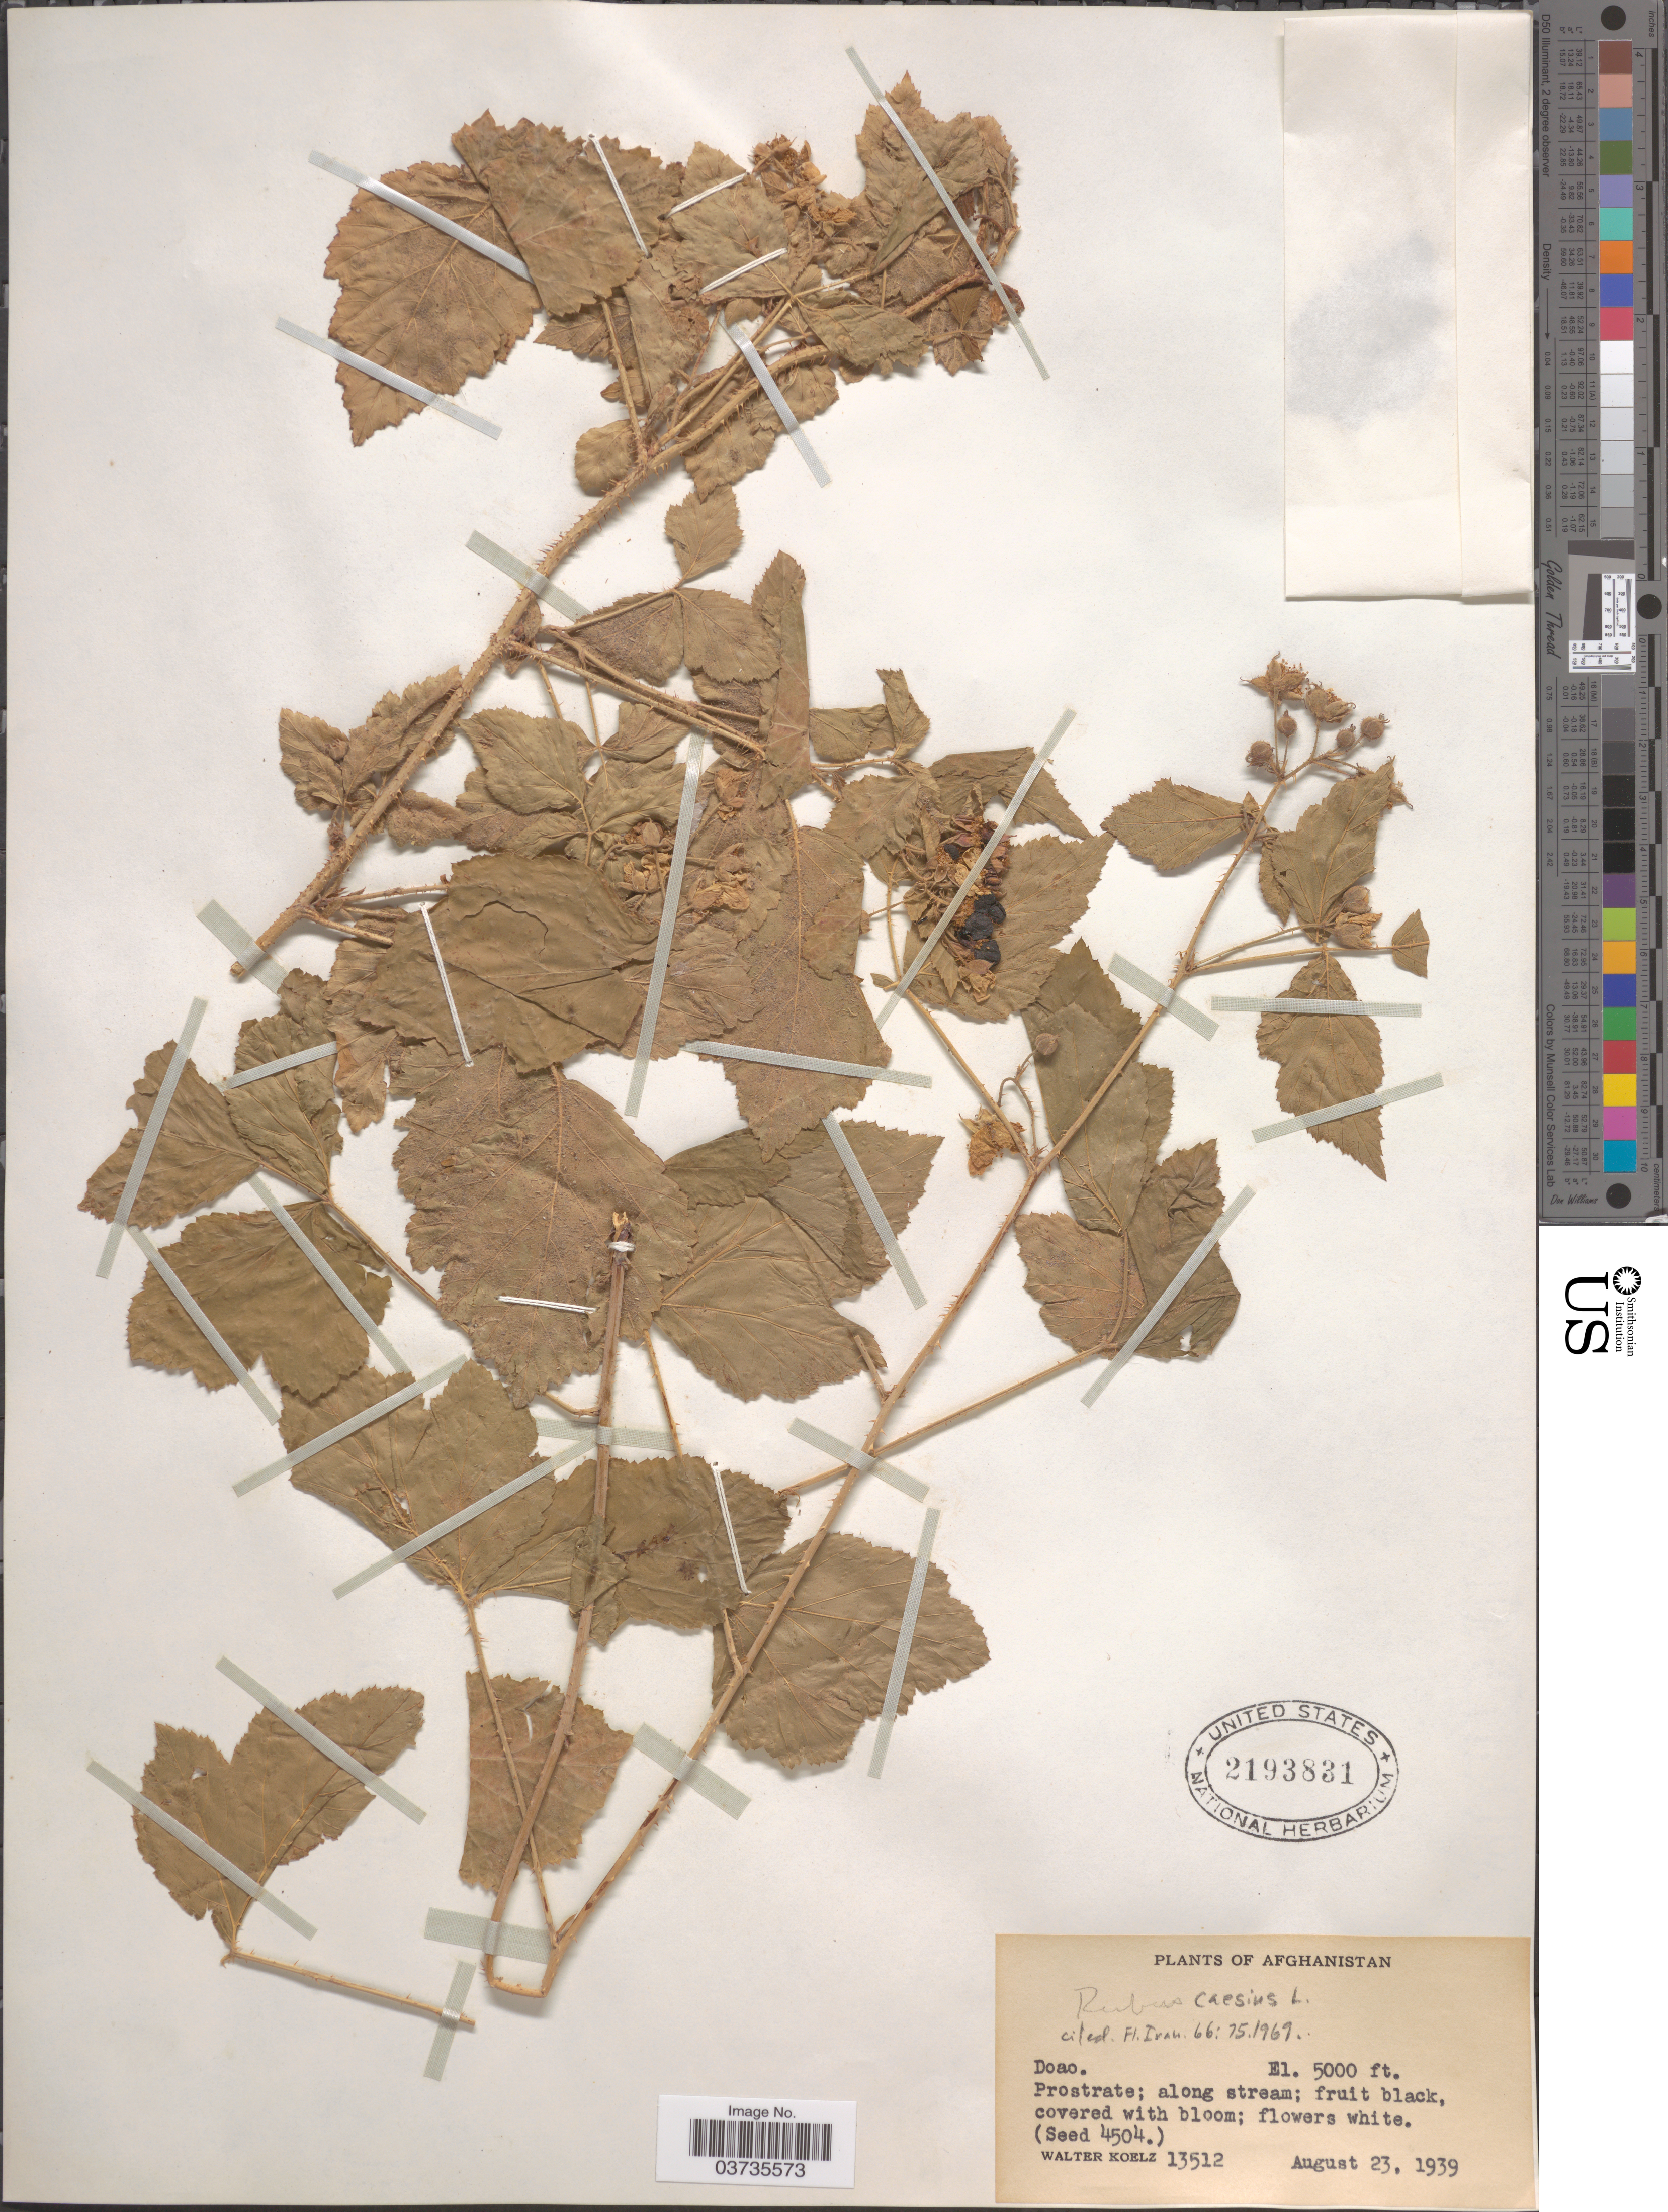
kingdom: Plantae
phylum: Tracheophyta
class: Magnoliopsida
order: Rosales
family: Rosaceae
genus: Rubus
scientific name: Rubus caesius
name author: L.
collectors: W. N. Koelz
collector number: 13512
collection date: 1939-08-23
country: Afghanistan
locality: Doao.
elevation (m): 1524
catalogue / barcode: US 2193831